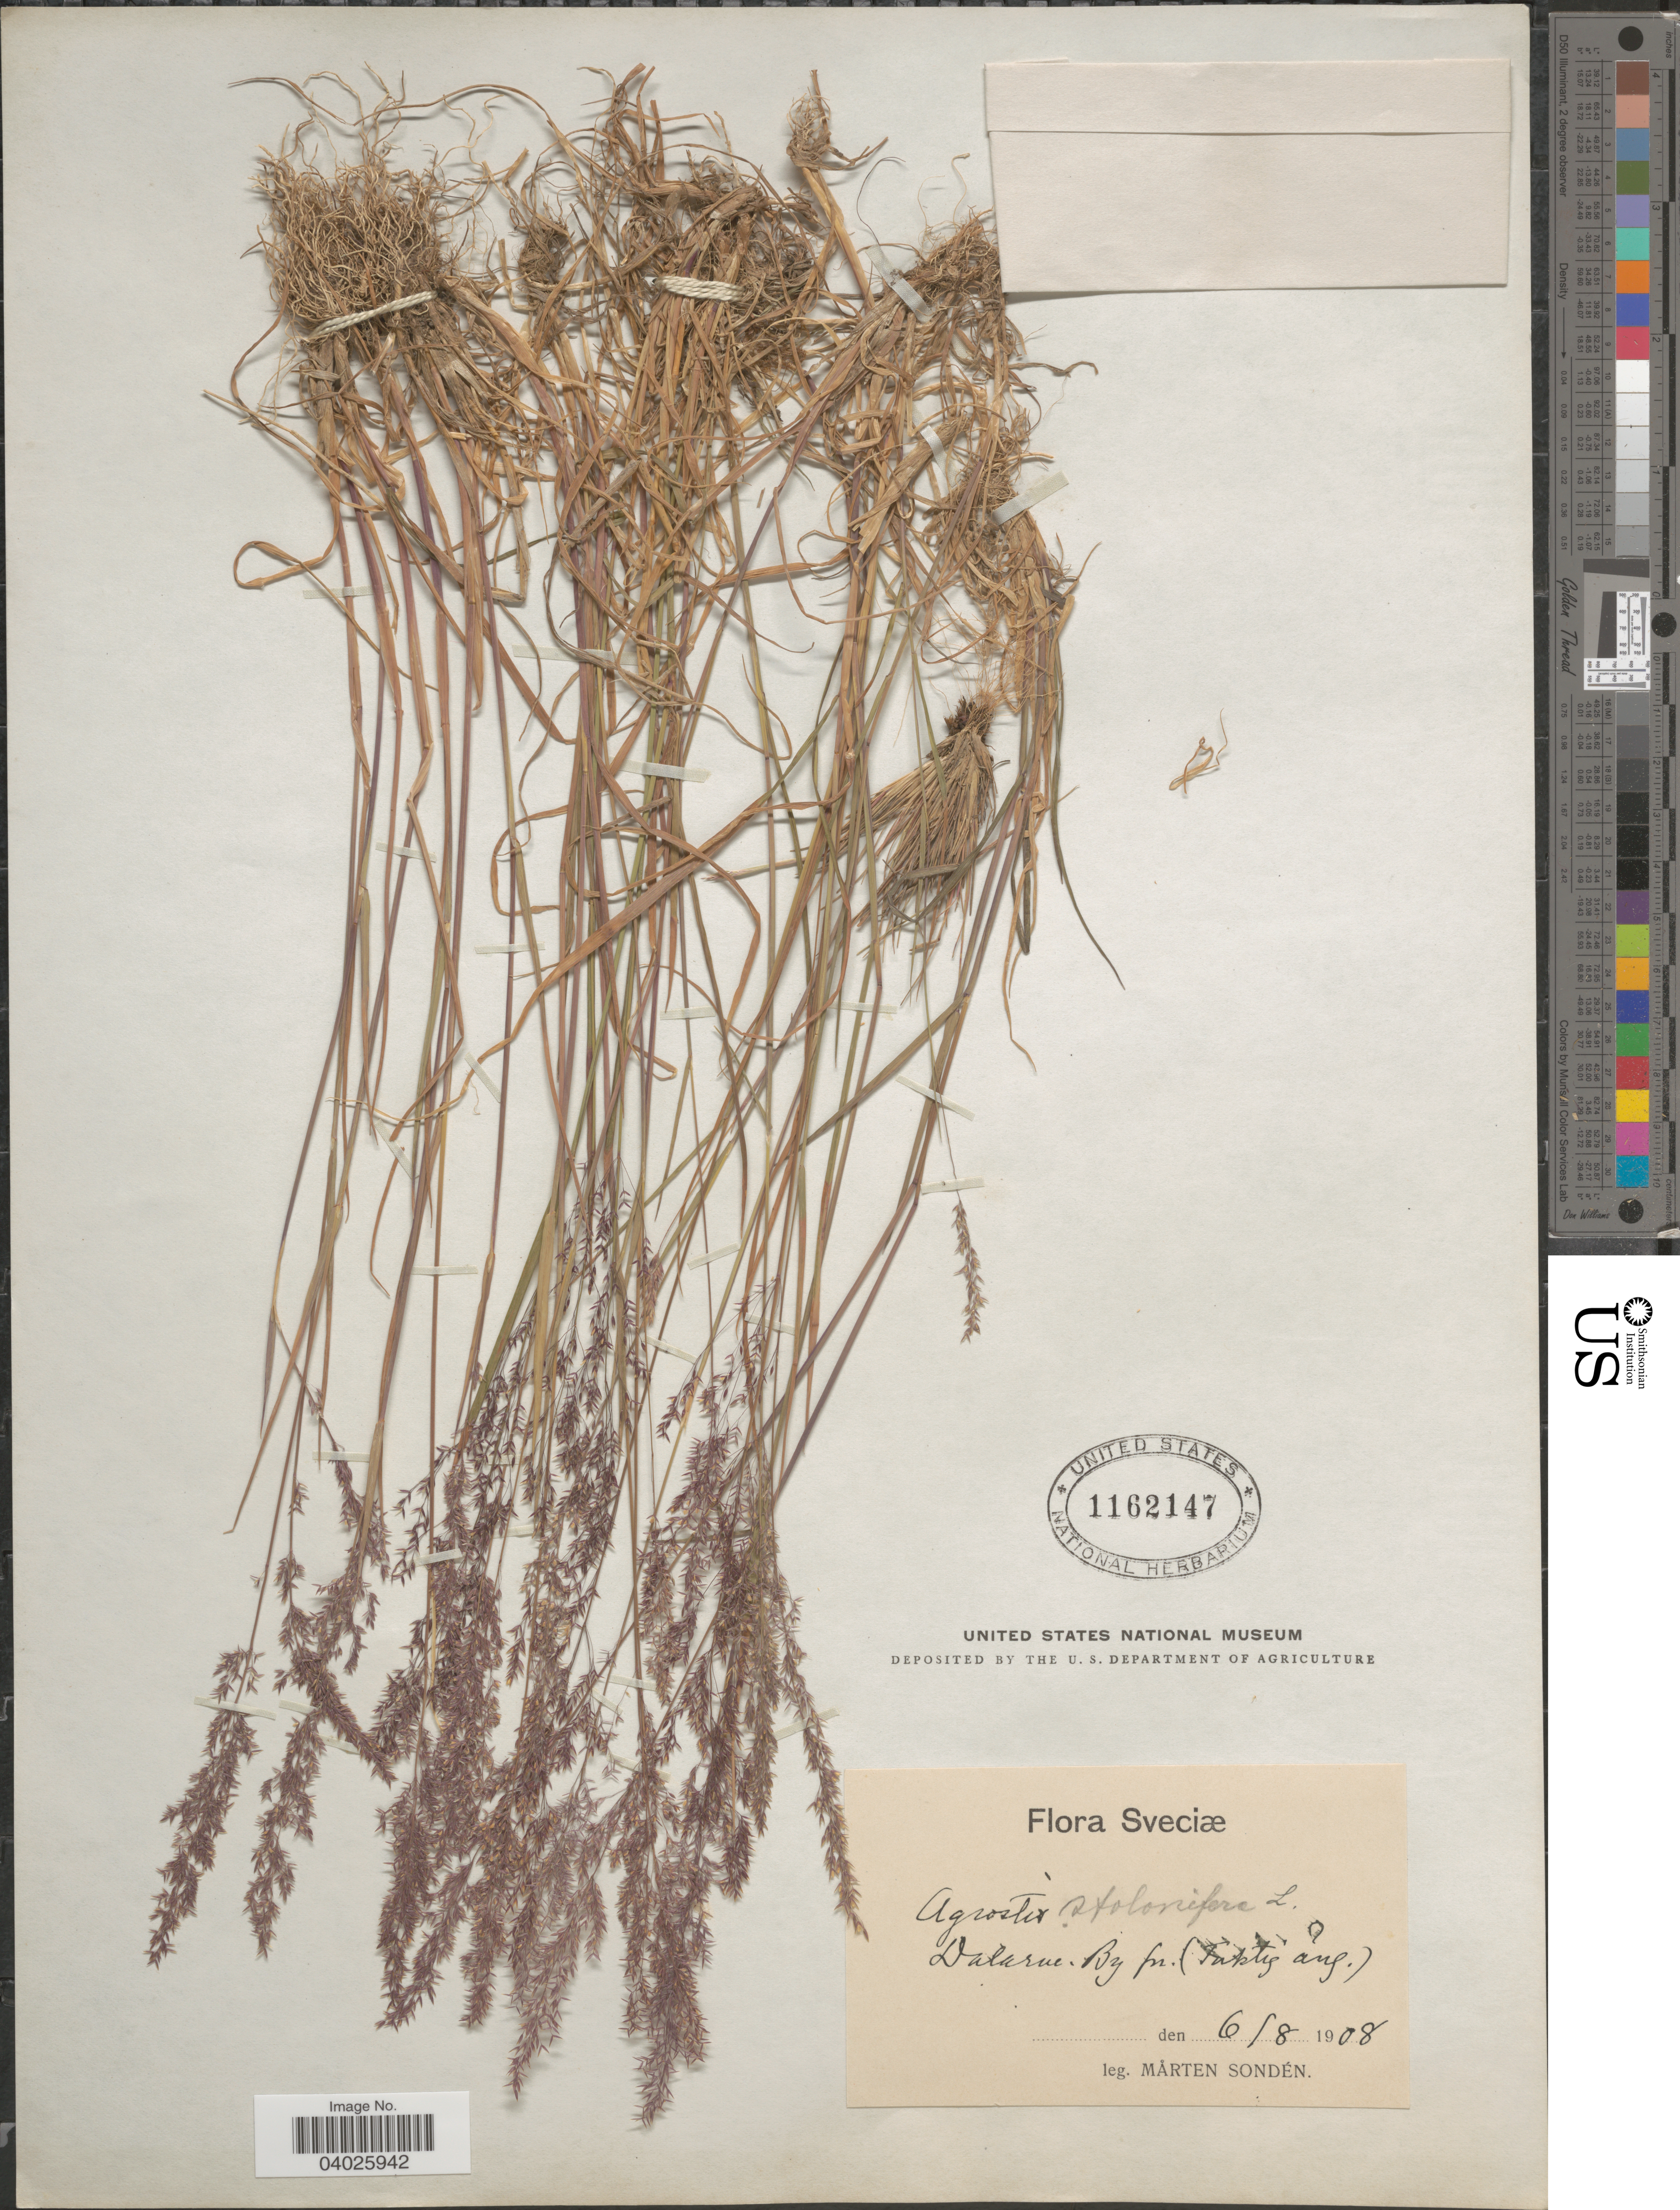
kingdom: Plantae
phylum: Tracheophyta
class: Liliopsida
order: Poales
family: Poaceae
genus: Agrostis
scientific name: Agrostis stolonifera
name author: L.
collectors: M. Sondén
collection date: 1908-08-06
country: Sweden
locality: Sveciæ. Dalarna. By sn. (Taktig ang.). [interpreted]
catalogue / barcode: US 1162147